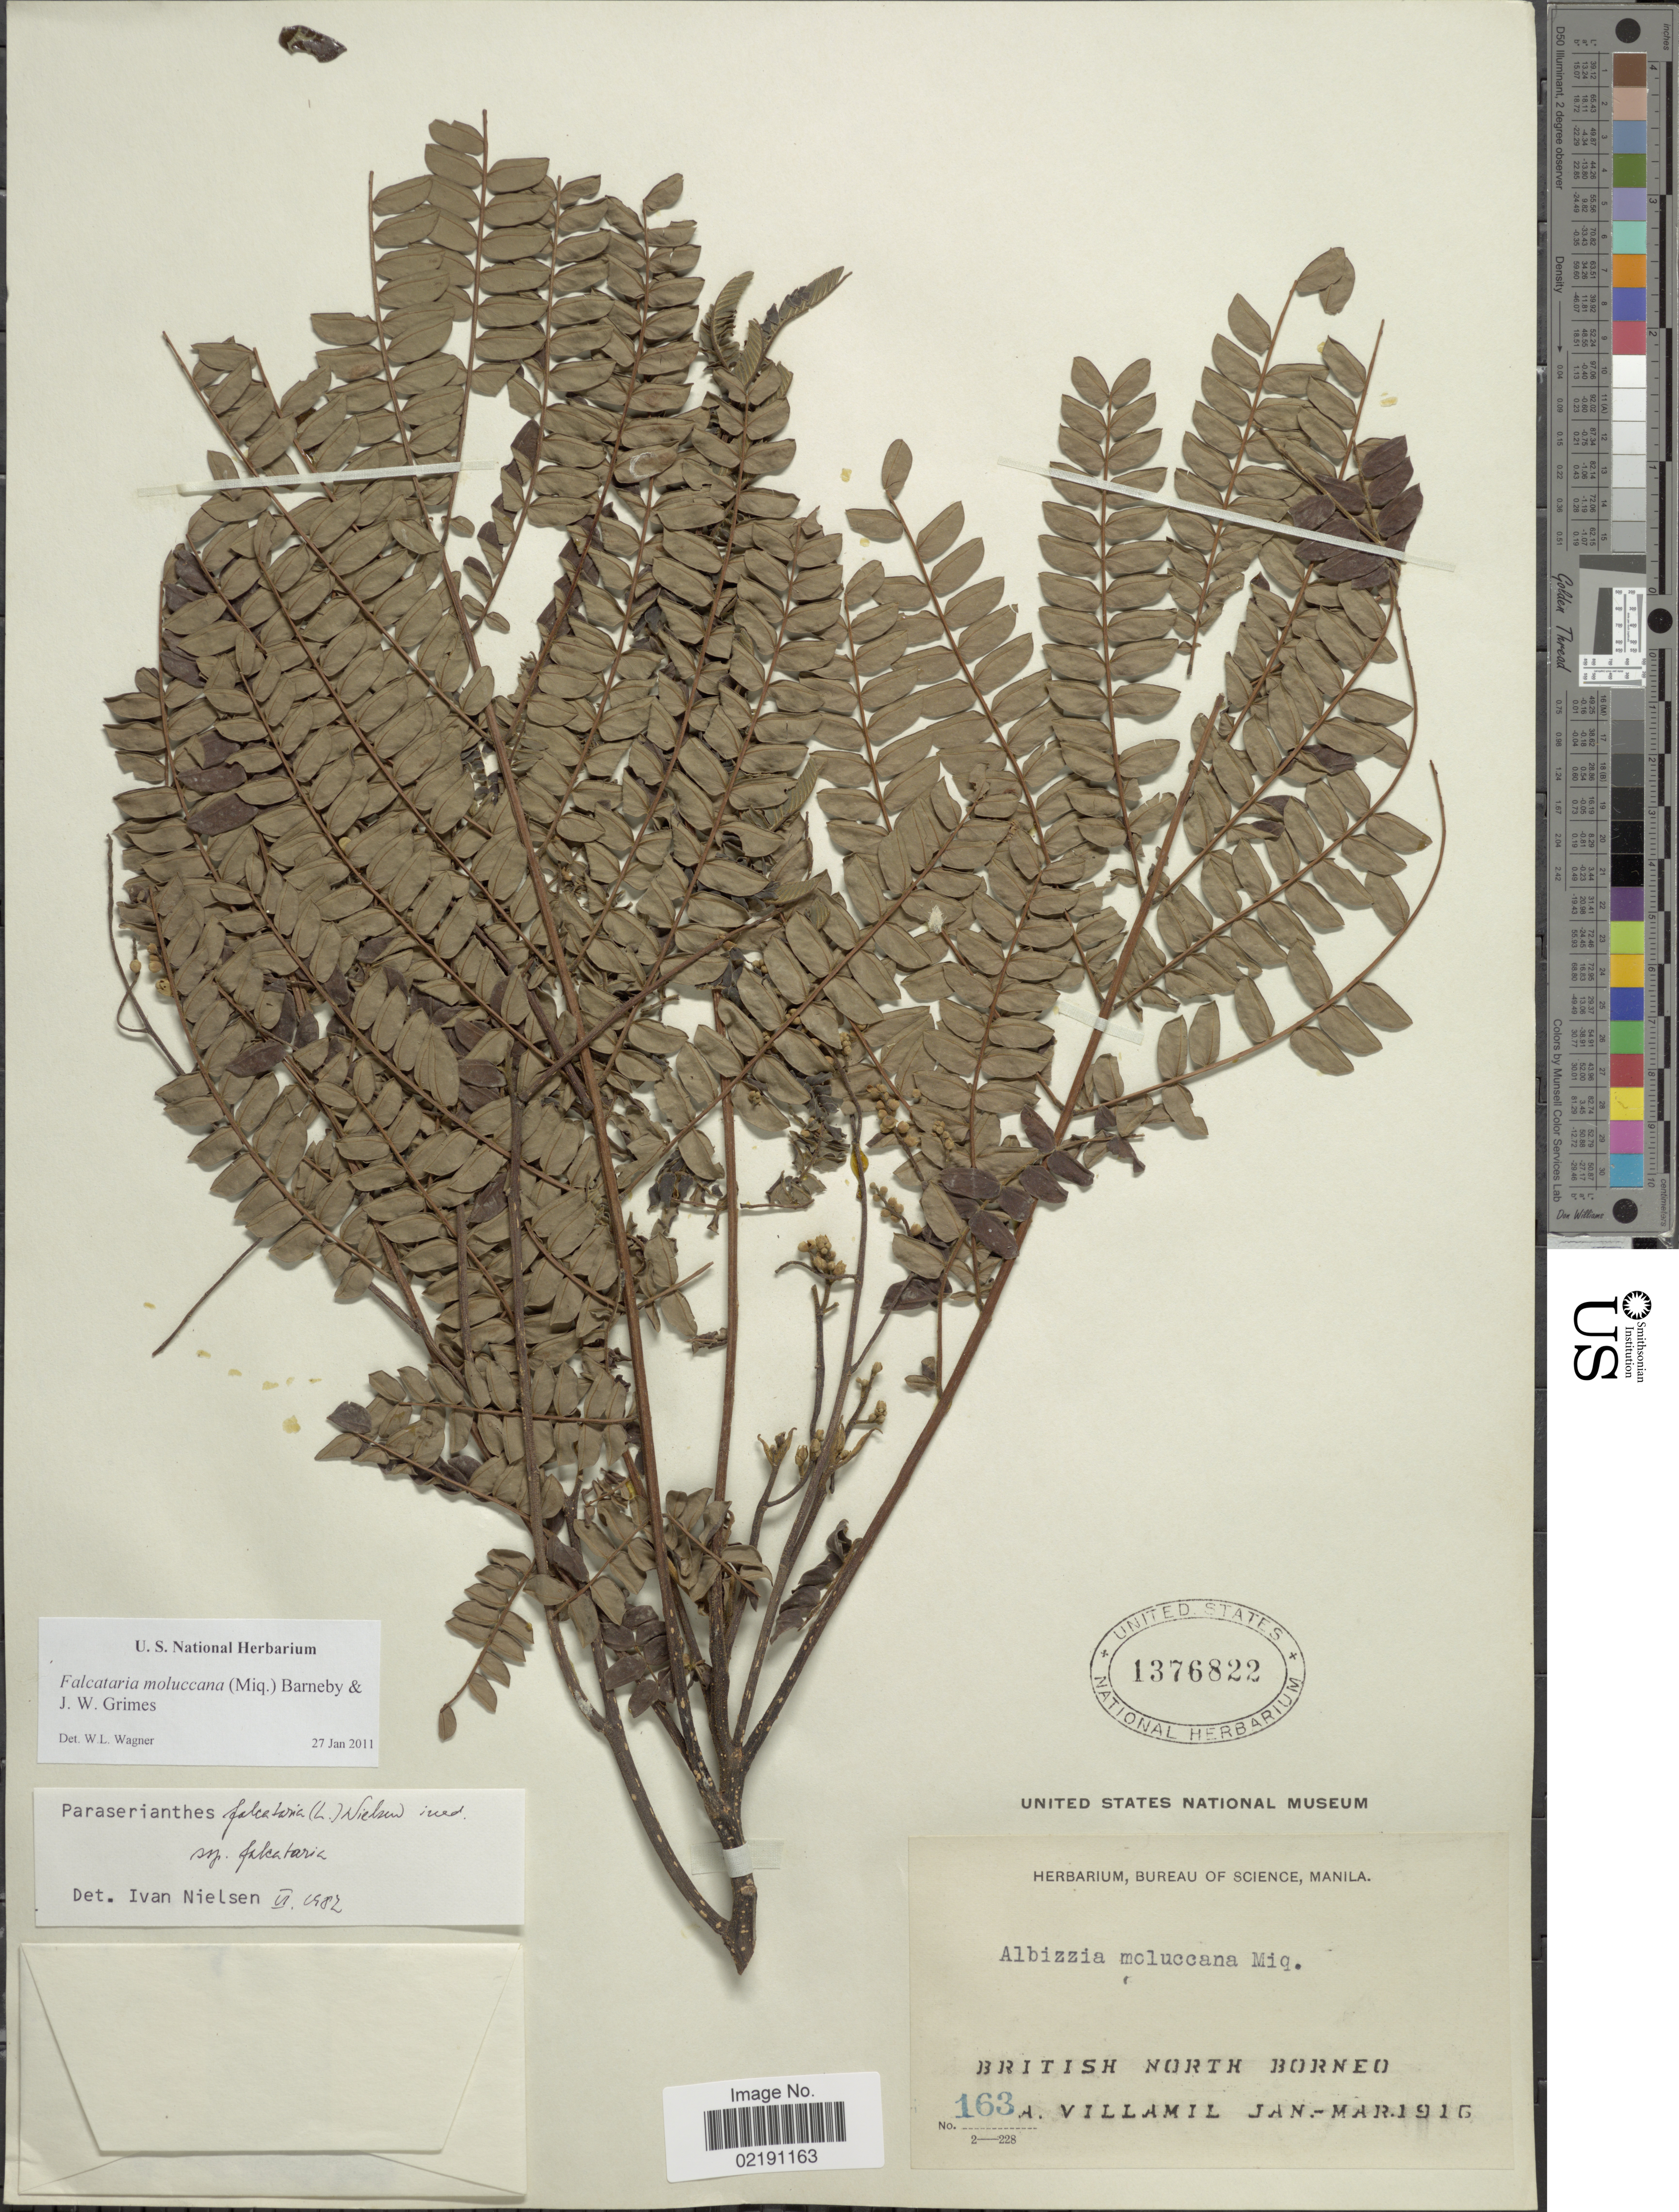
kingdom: Plantae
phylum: Tracheophyta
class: Magnoliopsida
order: Fabales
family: Fabaceae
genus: Falcataria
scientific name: Falcataria moluccana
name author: (Miq.) Barneby & Grimes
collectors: A. Villamil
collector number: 163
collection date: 1916-01/1916-03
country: Malaysia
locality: British North Borneo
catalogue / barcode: US 1376822